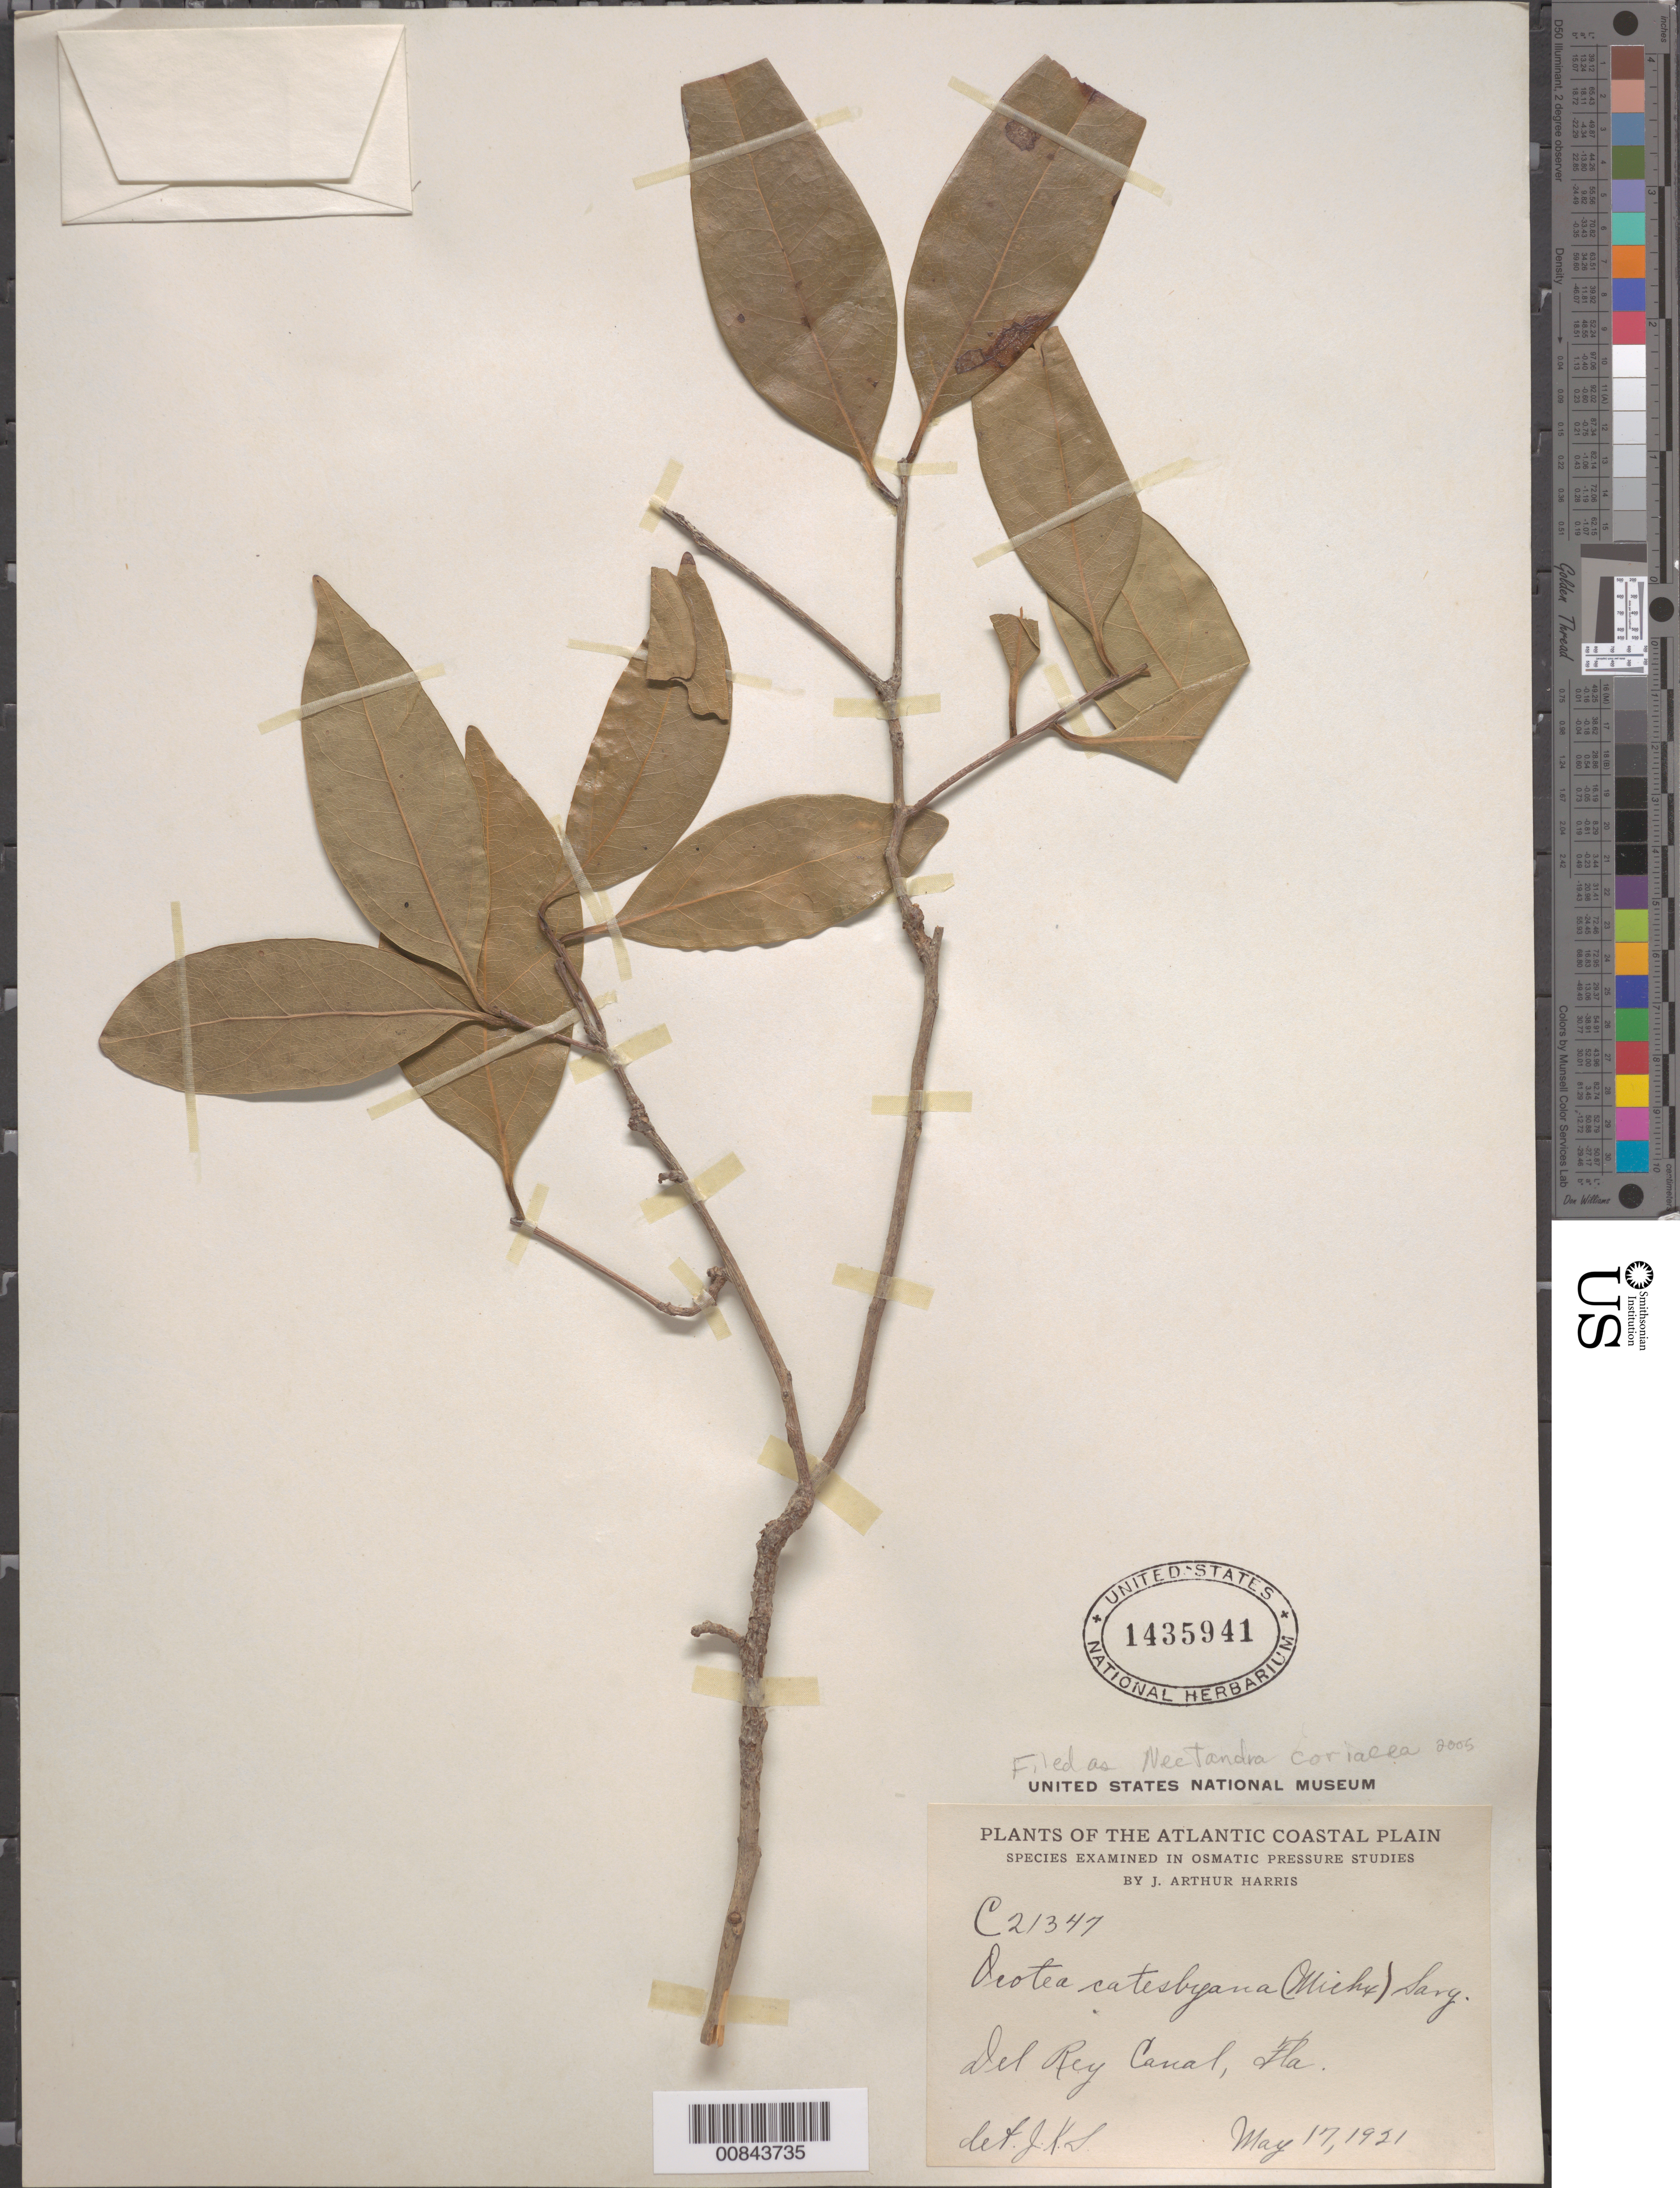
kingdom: Plantae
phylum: Tracheophyta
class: Magnoliopsida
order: Laurales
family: Lauraceae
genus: Nectandra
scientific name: Nectandra coriacea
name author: (Sw.) Griseb.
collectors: J. A. Harris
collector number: C211347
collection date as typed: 17 May 1921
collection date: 1921-05-17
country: United States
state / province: Florida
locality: Del Rey Canal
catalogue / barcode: US 1435941